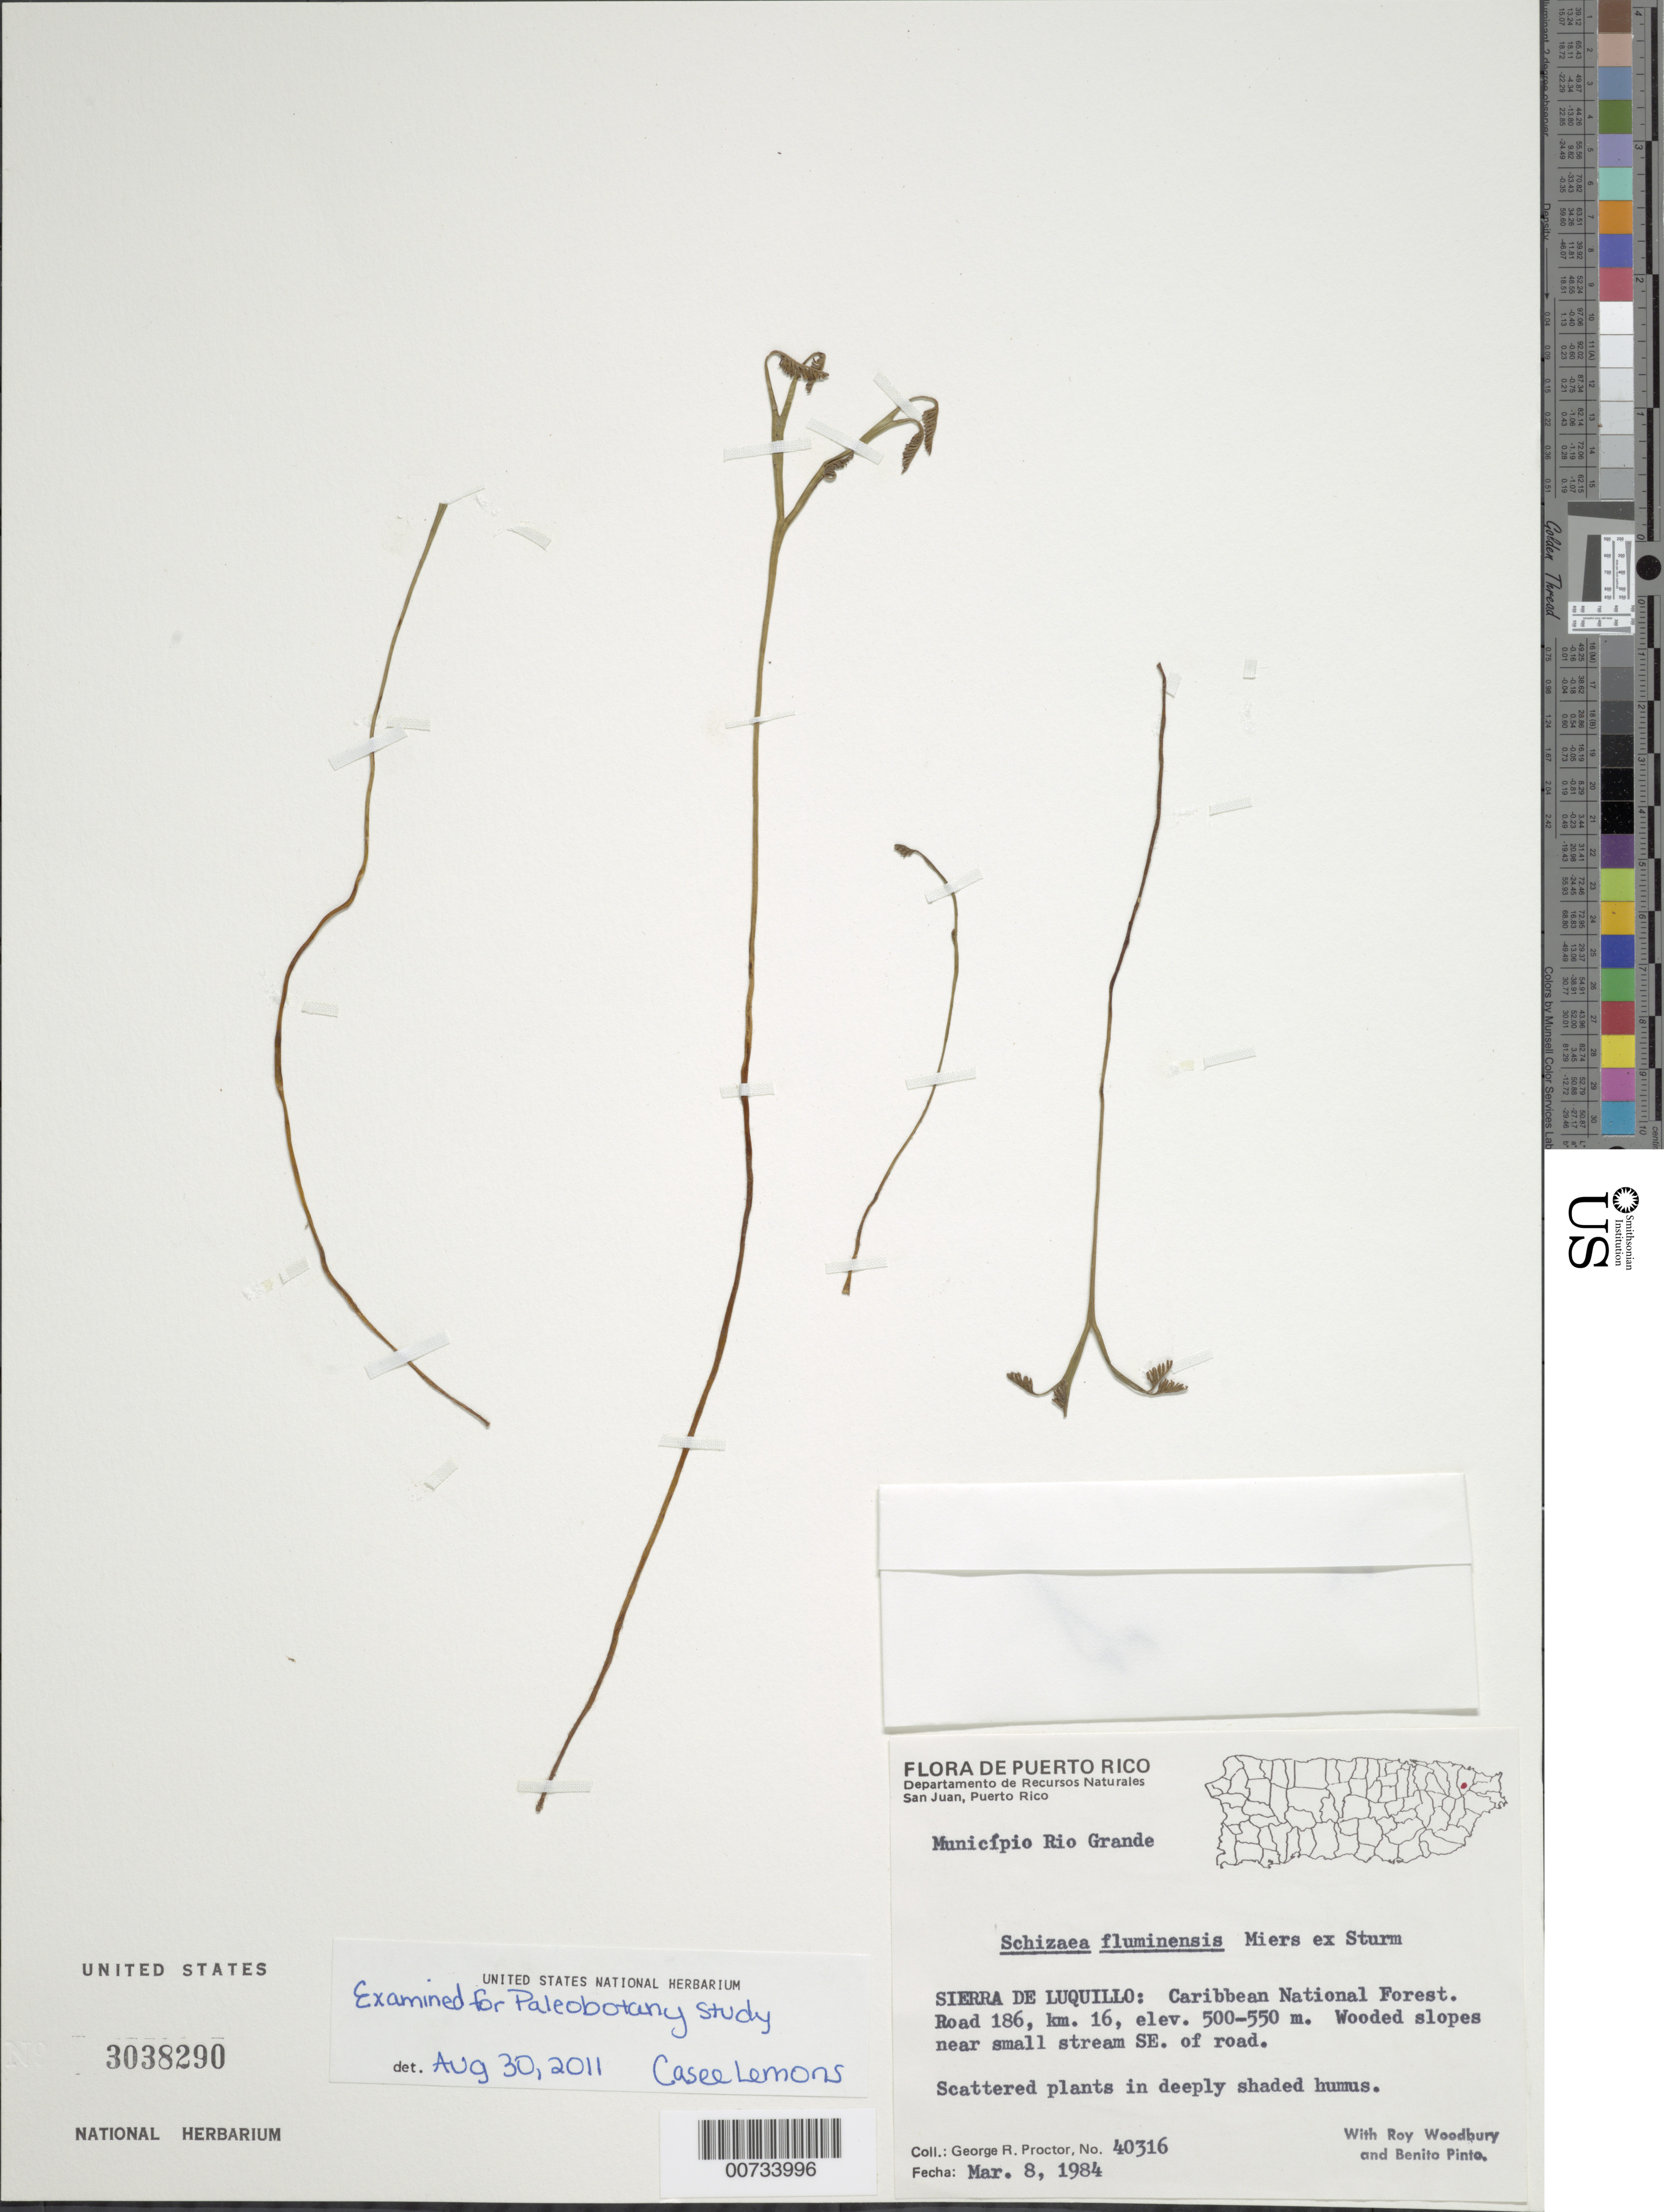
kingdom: Plantae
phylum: Tracheophyta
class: Polypodiopsida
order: Schizaeales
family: Schizaeaceae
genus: Schizaea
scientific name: Schizaea fluminensis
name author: Miers ex J.W. Sturm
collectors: G. R. Proctor, R. O. Woodbury & B. Pinto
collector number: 40316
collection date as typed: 08 Mar 1984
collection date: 1984-03-08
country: Puerto Rico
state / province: Río Grande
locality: Mun. Rio Grande, Sierra de Luquillo: Carib. Natl. Forest, Road 186, km 16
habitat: Wooded slopes near small stream SE of road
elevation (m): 500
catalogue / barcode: US 3038290